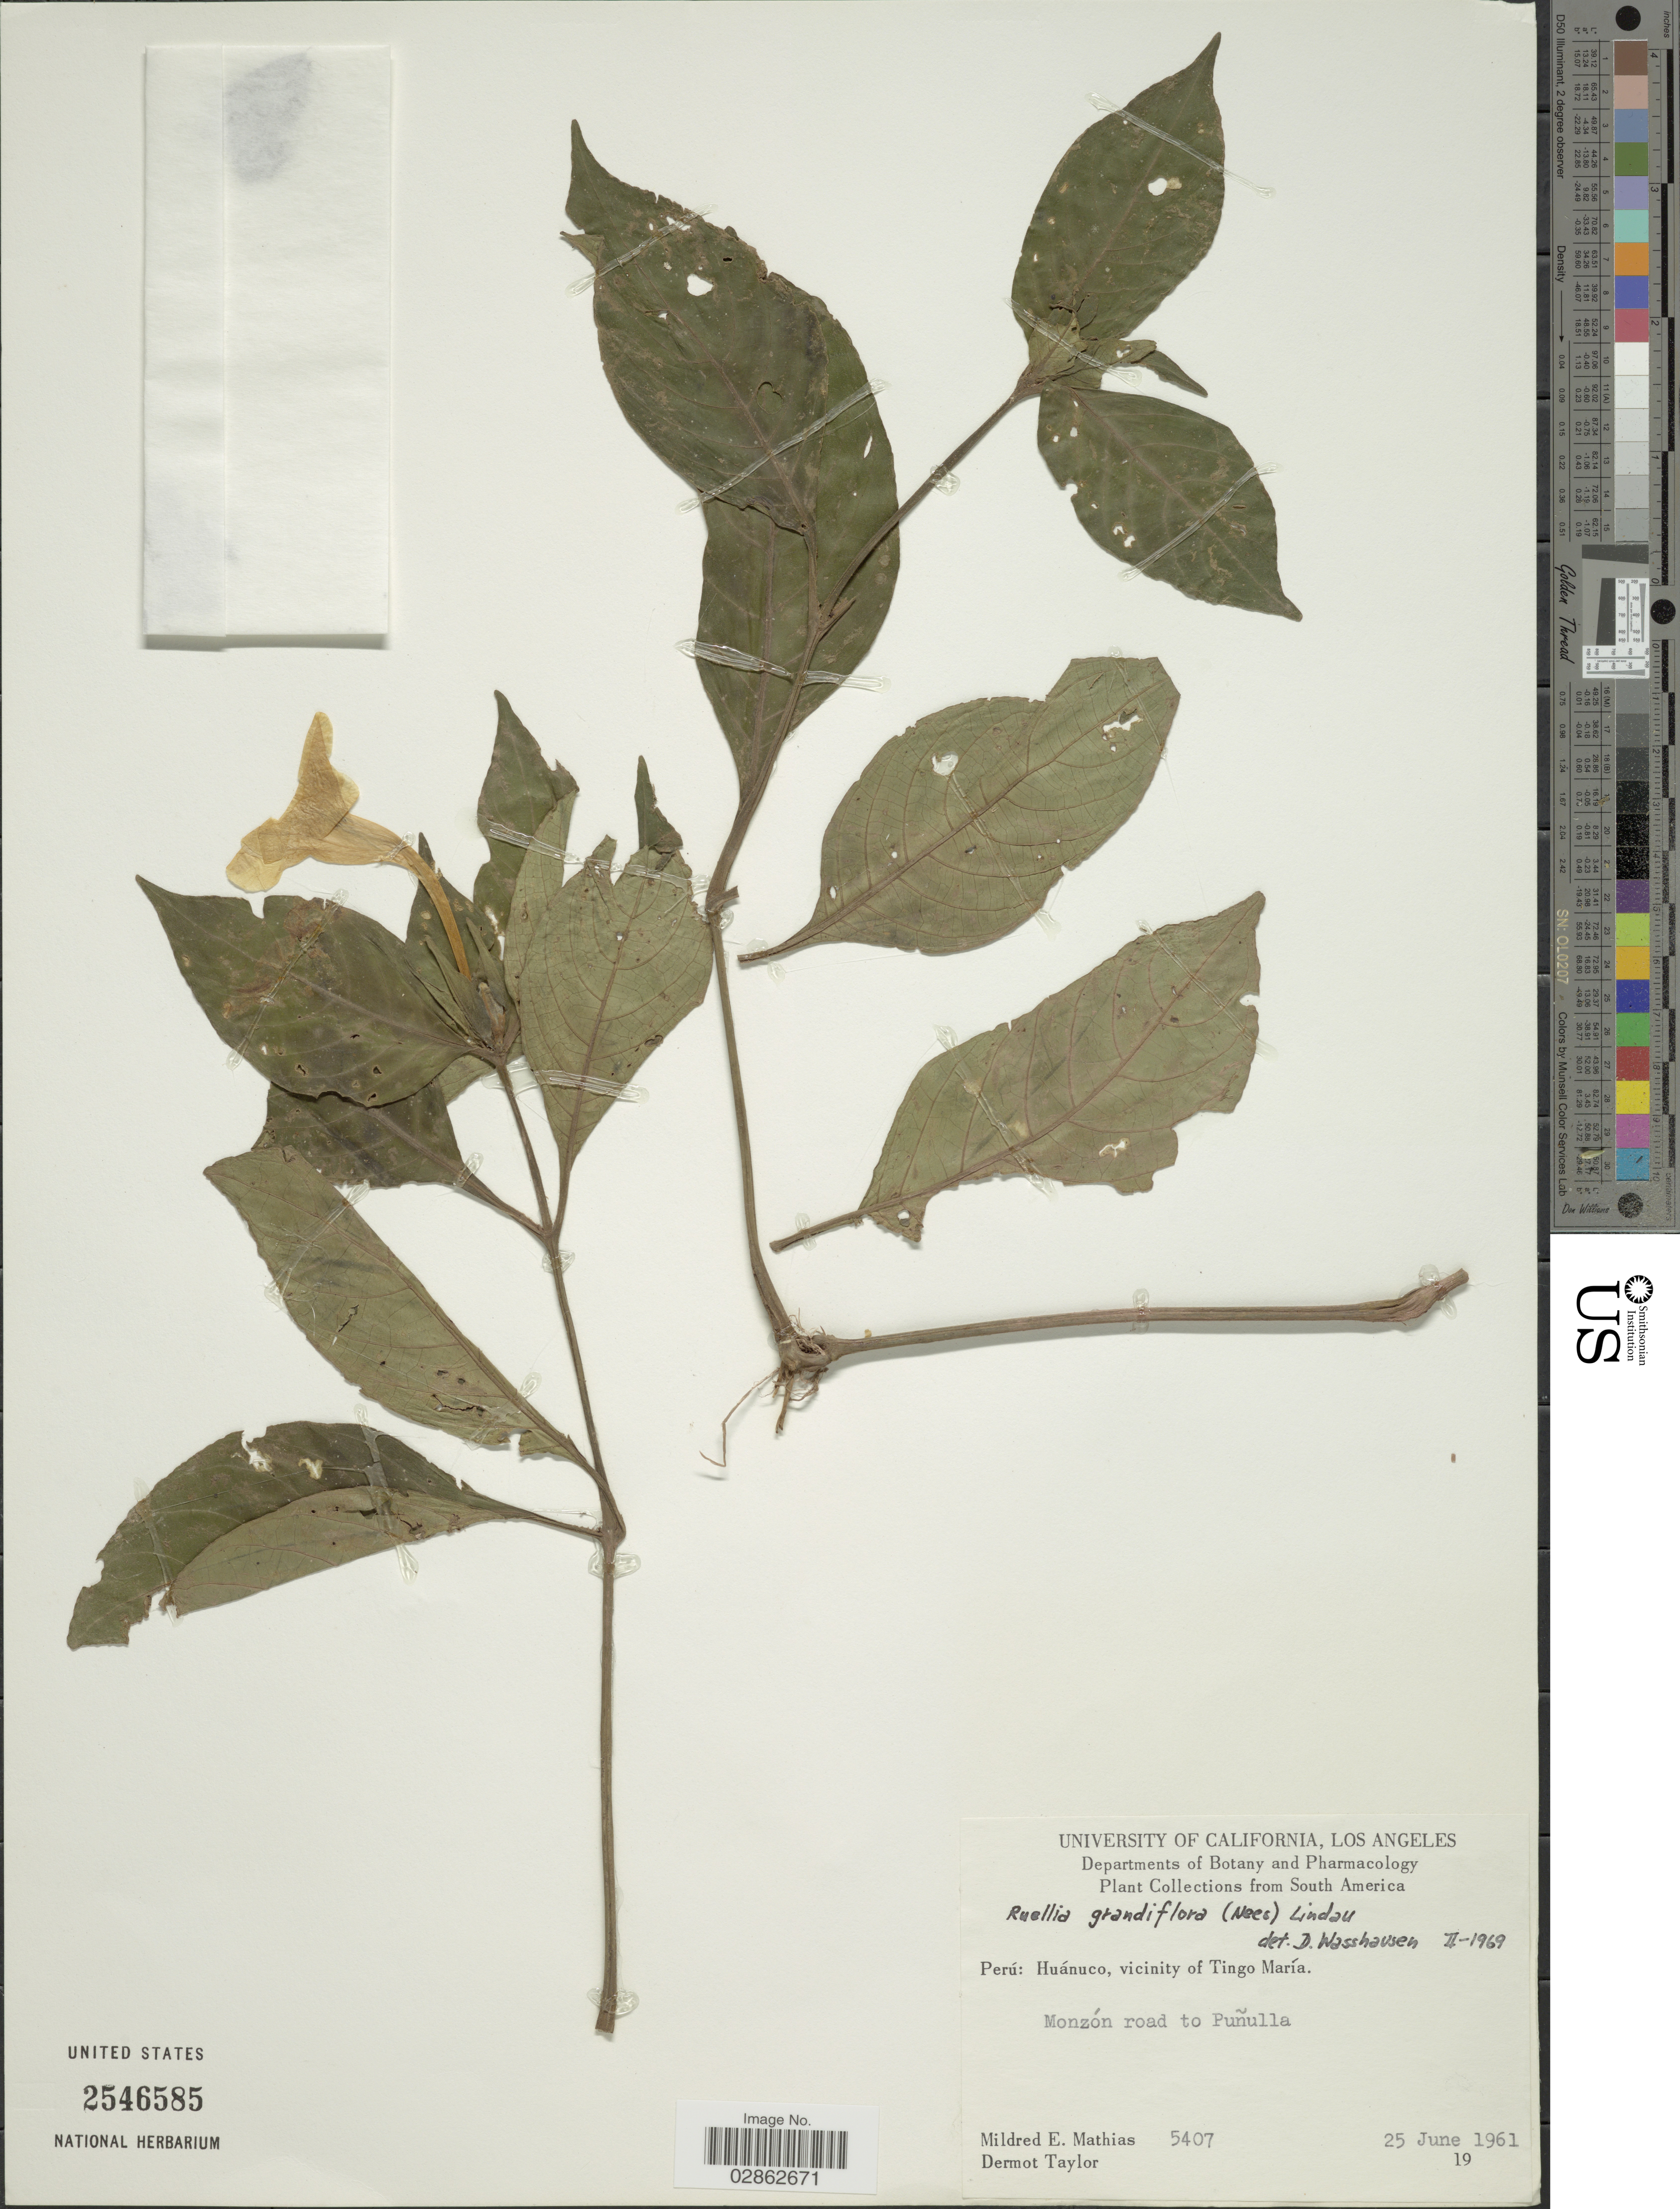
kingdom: Plantae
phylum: Tracheophyta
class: Magnoliopsida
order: Lamiales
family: Acanthaceae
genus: Ruellia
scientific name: Ruellia yurimaguensis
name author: Lindau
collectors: M. E. Mathias & D. Taylor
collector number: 5407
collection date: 1961-06-25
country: Peru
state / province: Huánuco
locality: Vicinity of Tingo María. Monzón road to Puñulla.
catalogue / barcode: US 2546585